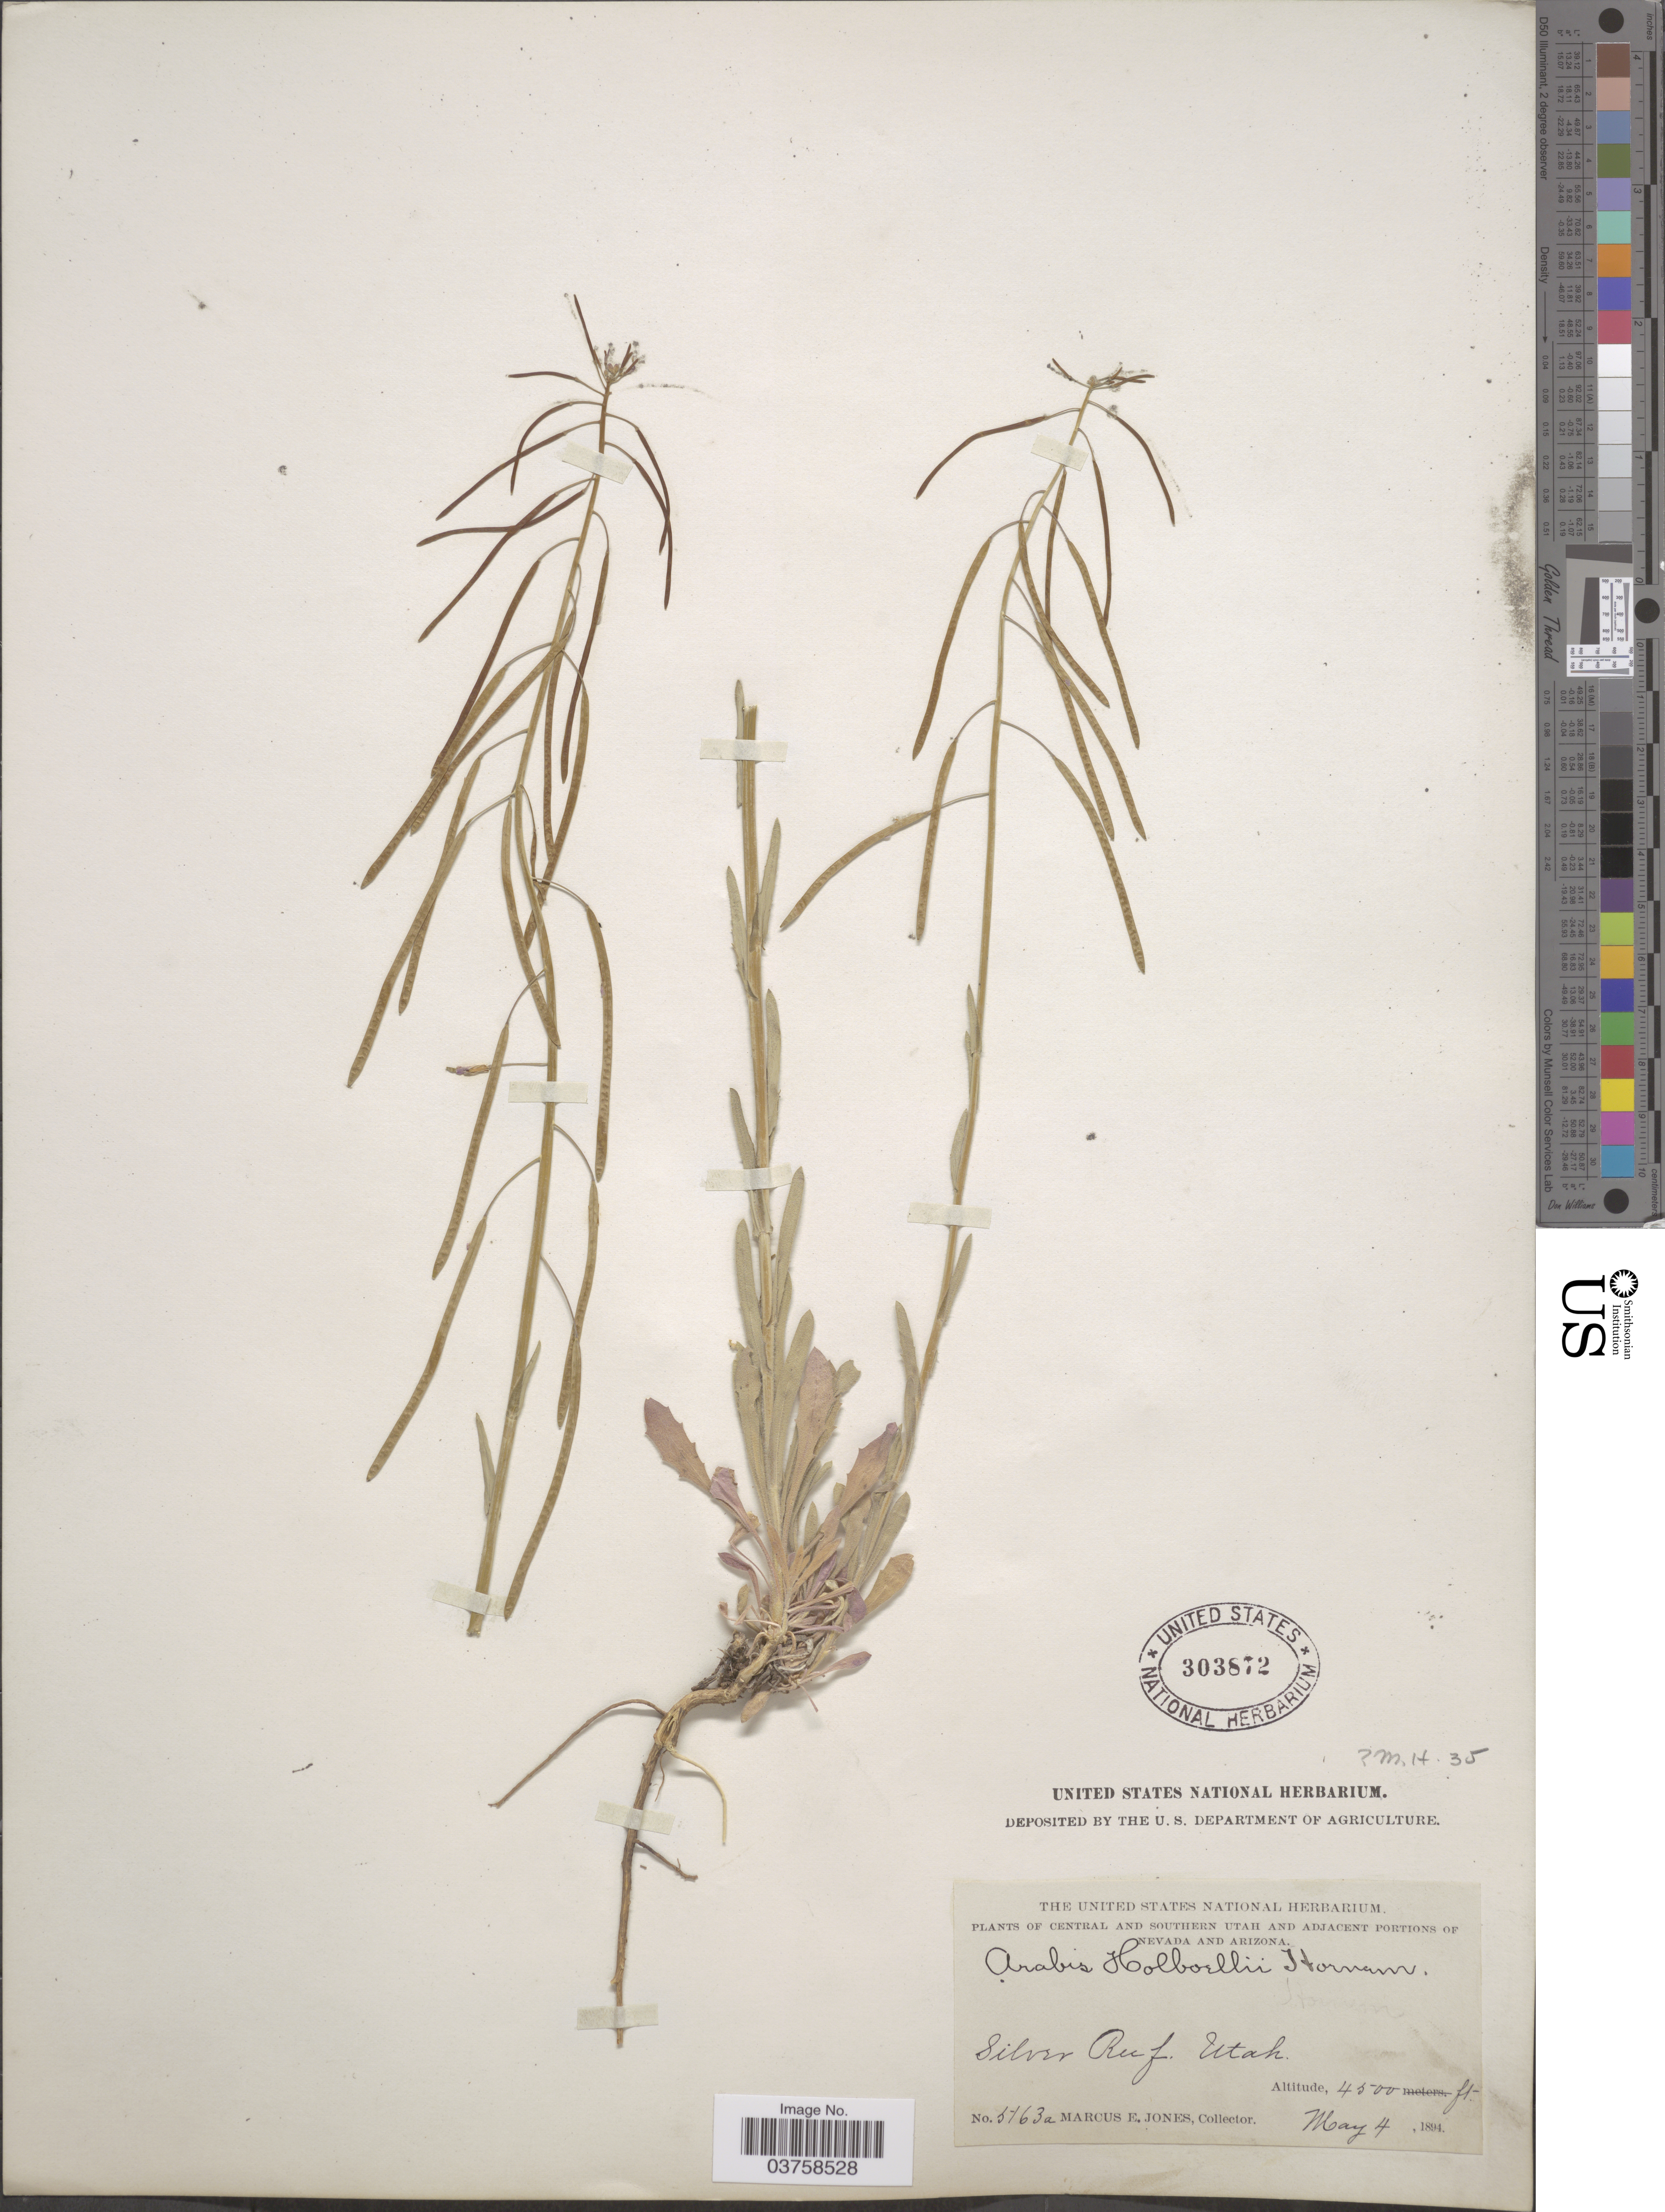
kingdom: Plantae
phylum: Tracheophyta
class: Magnoliopsida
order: Brassicales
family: Brassicaceae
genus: Arabis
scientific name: Arabis perennans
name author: S. Watson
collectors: M. E. Jones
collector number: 5163a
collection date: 1894-05-04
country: United States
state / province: Utah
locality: Central and Southern Utah. Silver Reef.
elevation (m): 1372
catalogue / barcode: US 303872